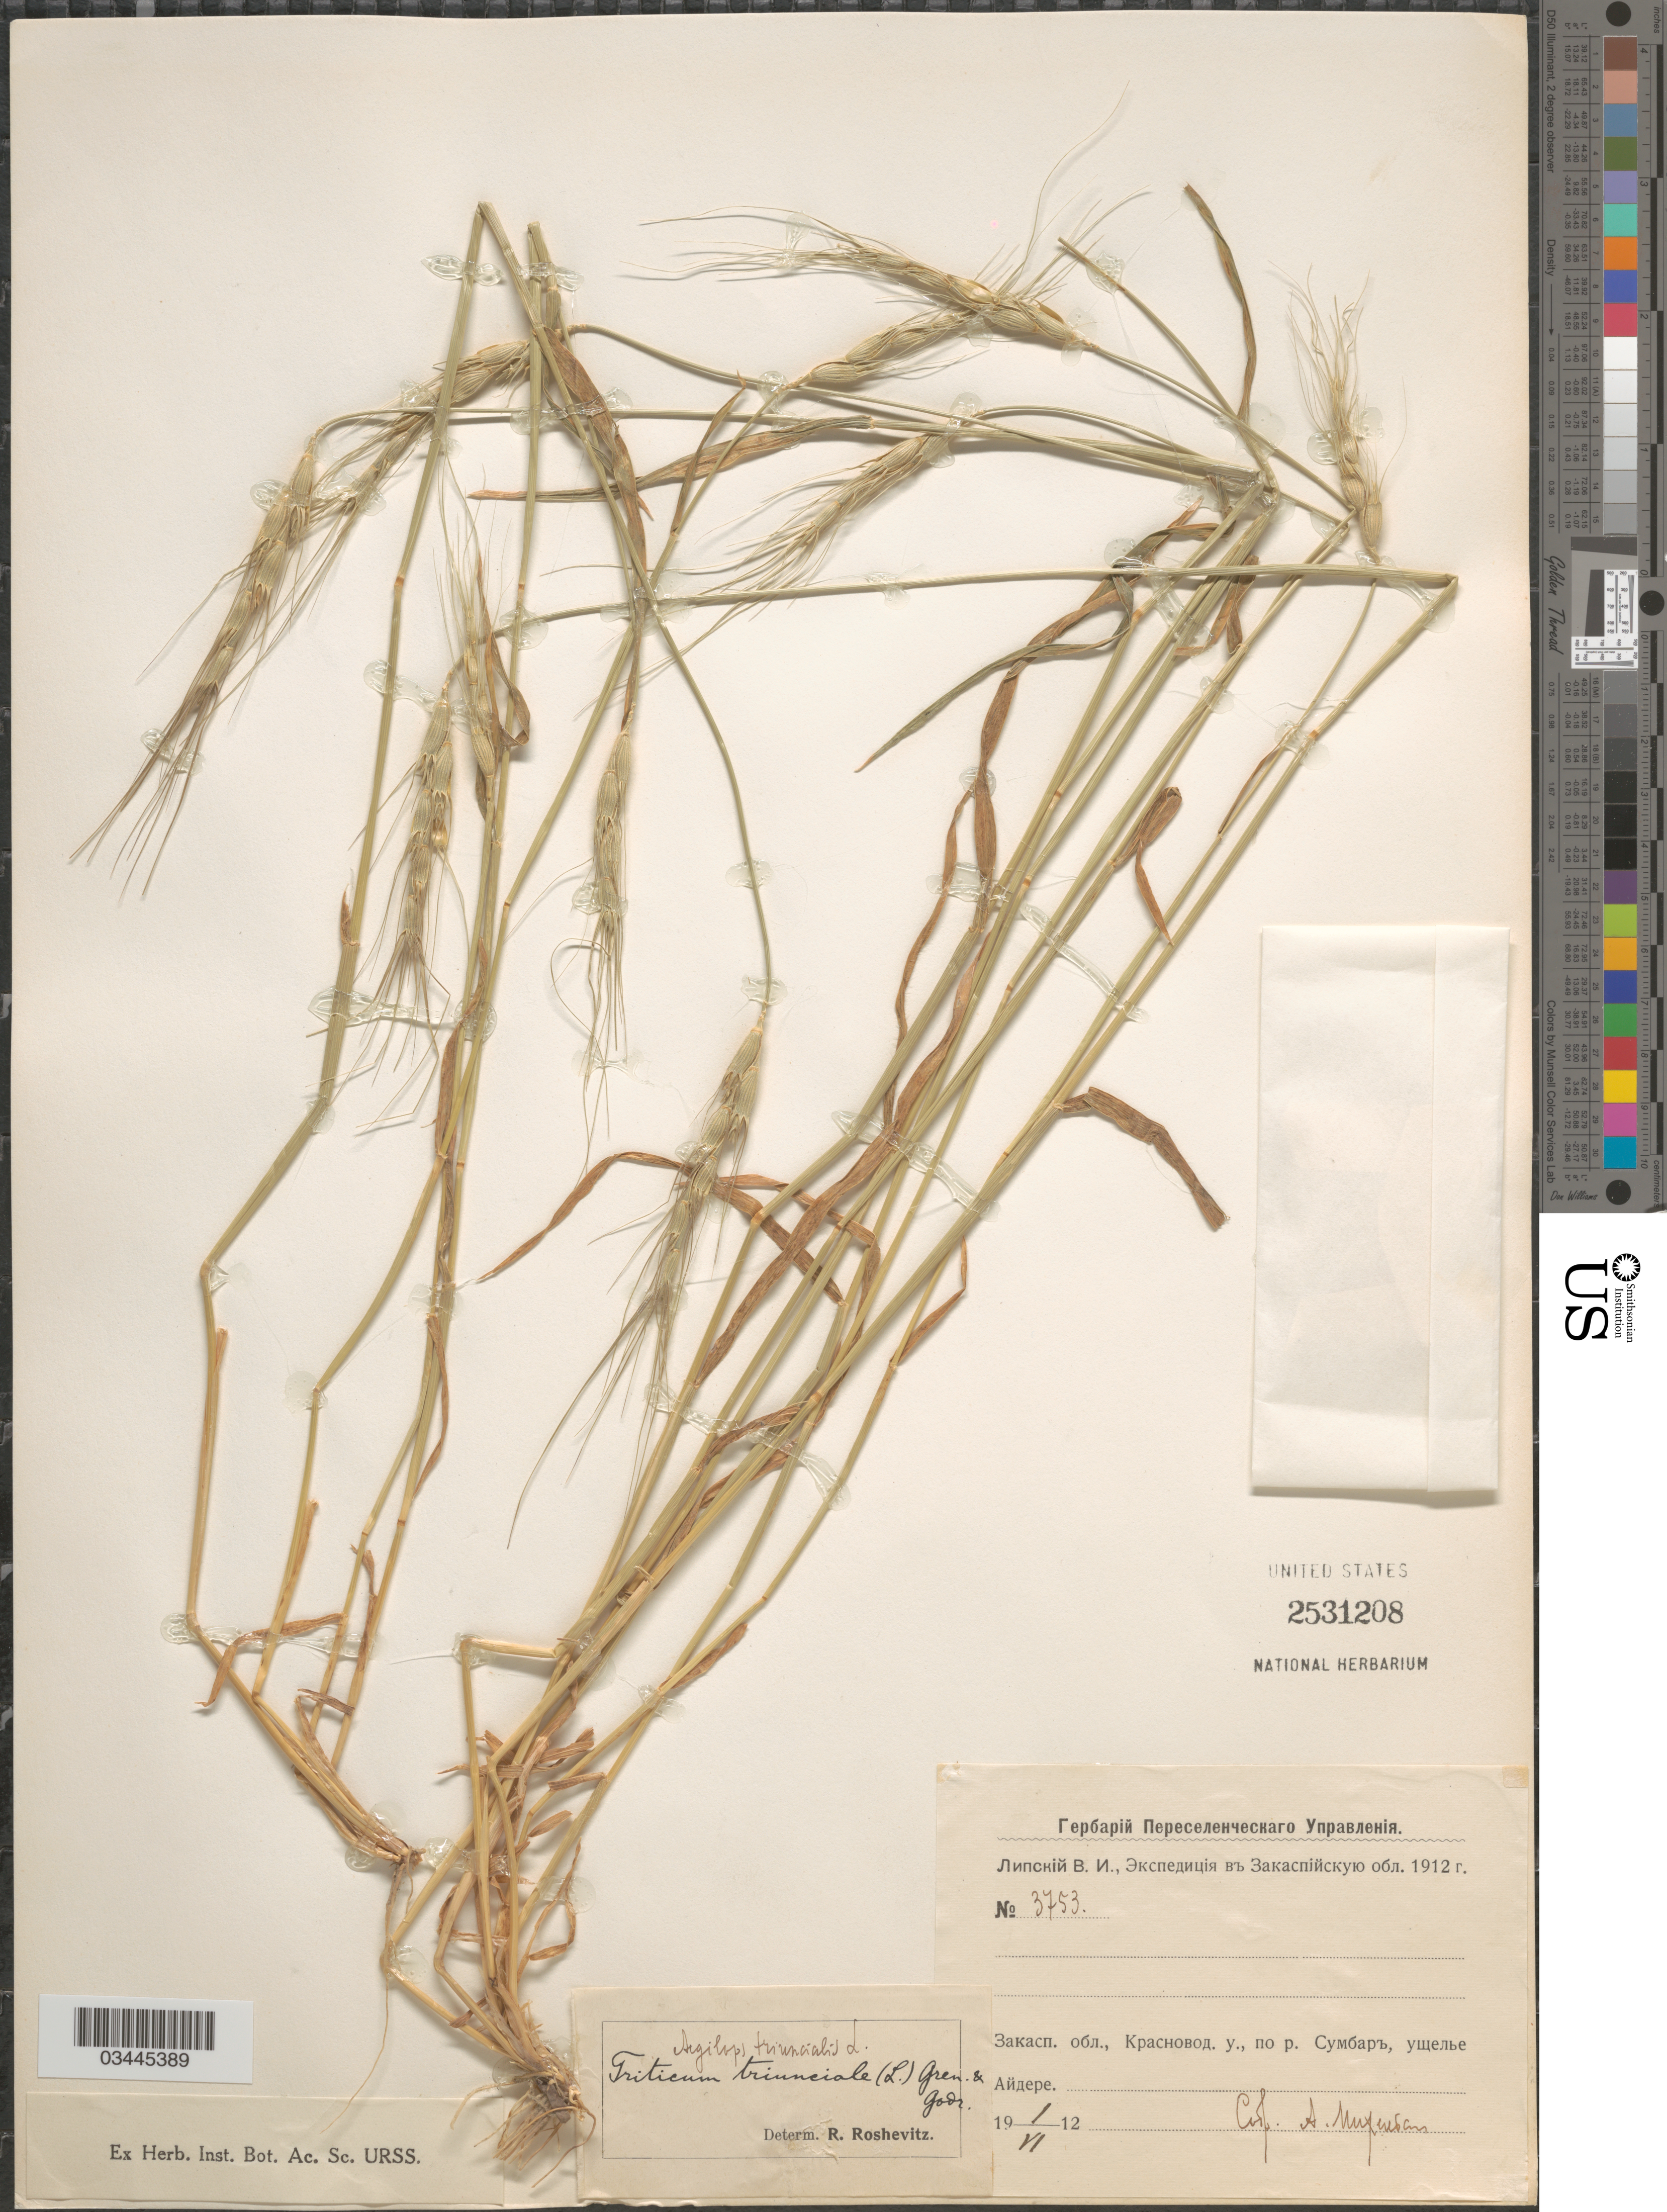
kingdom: Plantae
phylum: Tracheophyta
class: Liliopsida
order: Poales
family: Poaceae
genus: Aegilops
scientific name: Aegilops triuncialis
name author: L.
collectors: A. Mikhelson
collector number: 3753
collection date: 1912-06-01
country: Turkmenistan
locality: River Sumbar, Aydere gorge.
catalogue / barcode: US 2531208